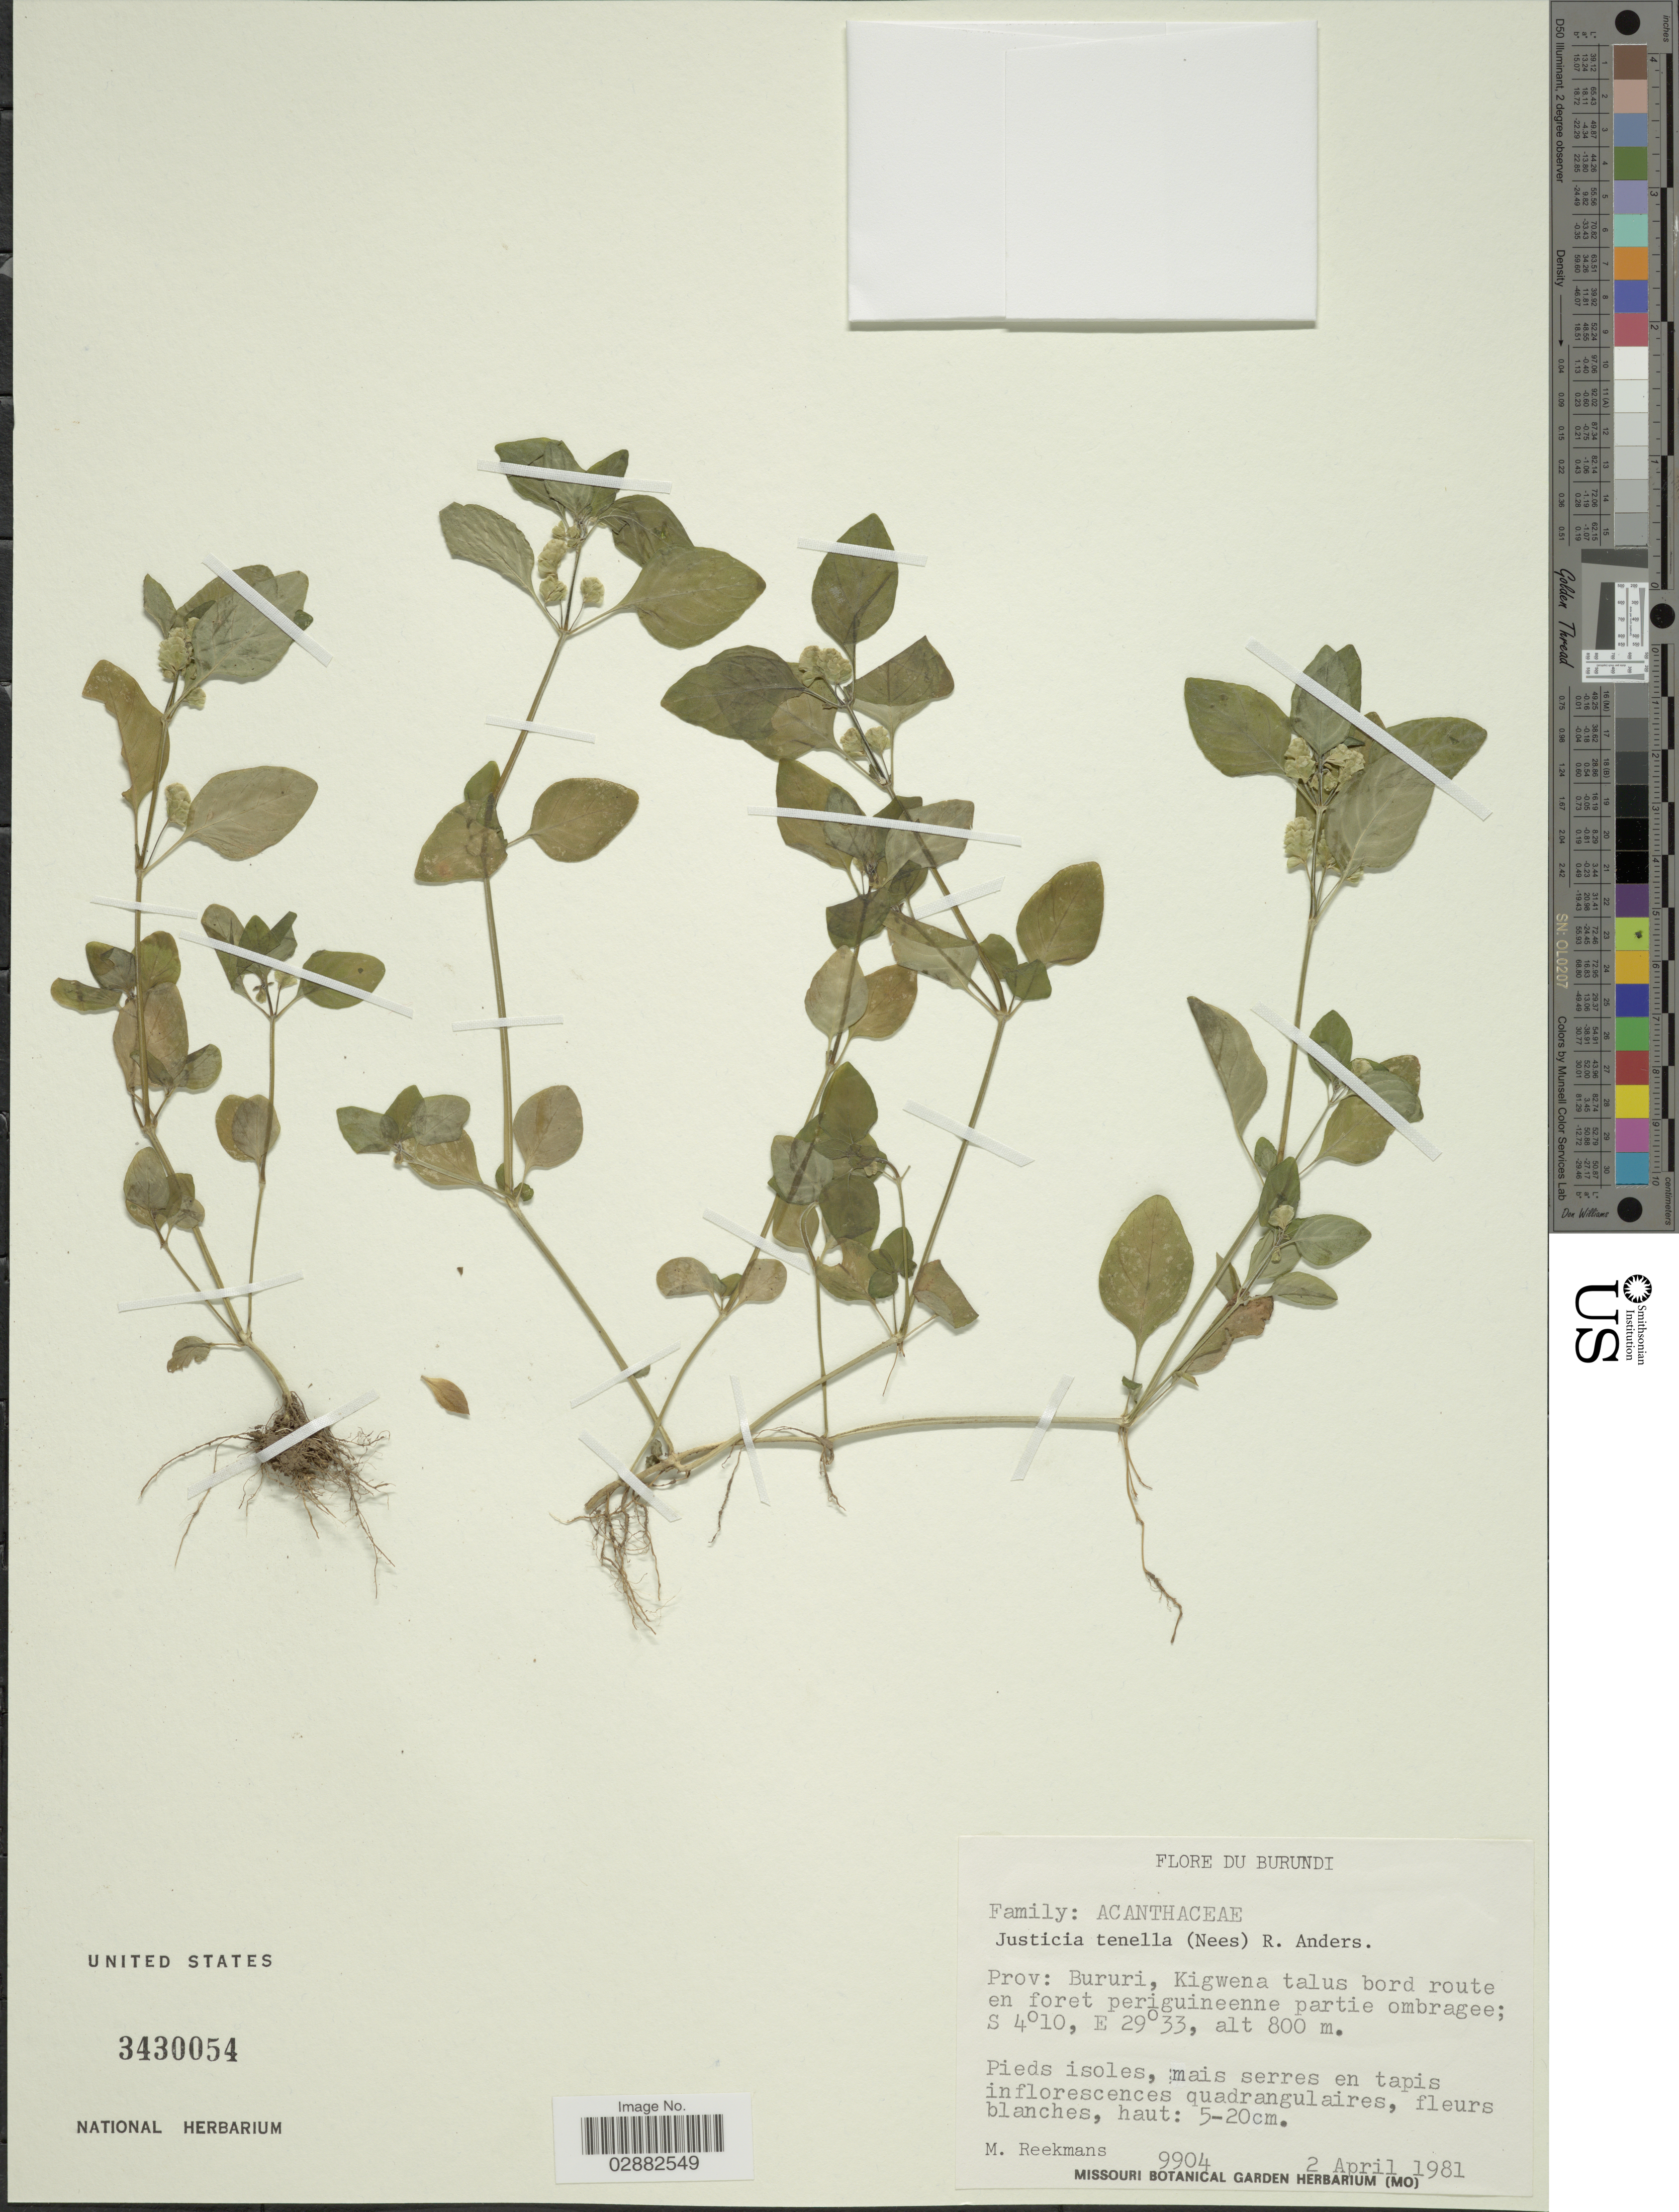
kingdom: Plantae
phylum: Tracheophyta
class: Magnoliopsida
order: Lamiales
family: Acanthaceae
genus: Justicia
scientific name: Justicia tenella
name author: (Nees) T. Anderson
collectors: M. Reekmans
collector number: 9904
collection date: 1981-04-02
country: Burundi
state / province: Bururi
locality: Kigwena talus bord route en foret periguineenne partie ombragee.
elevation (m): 800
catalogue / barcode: US 3430054